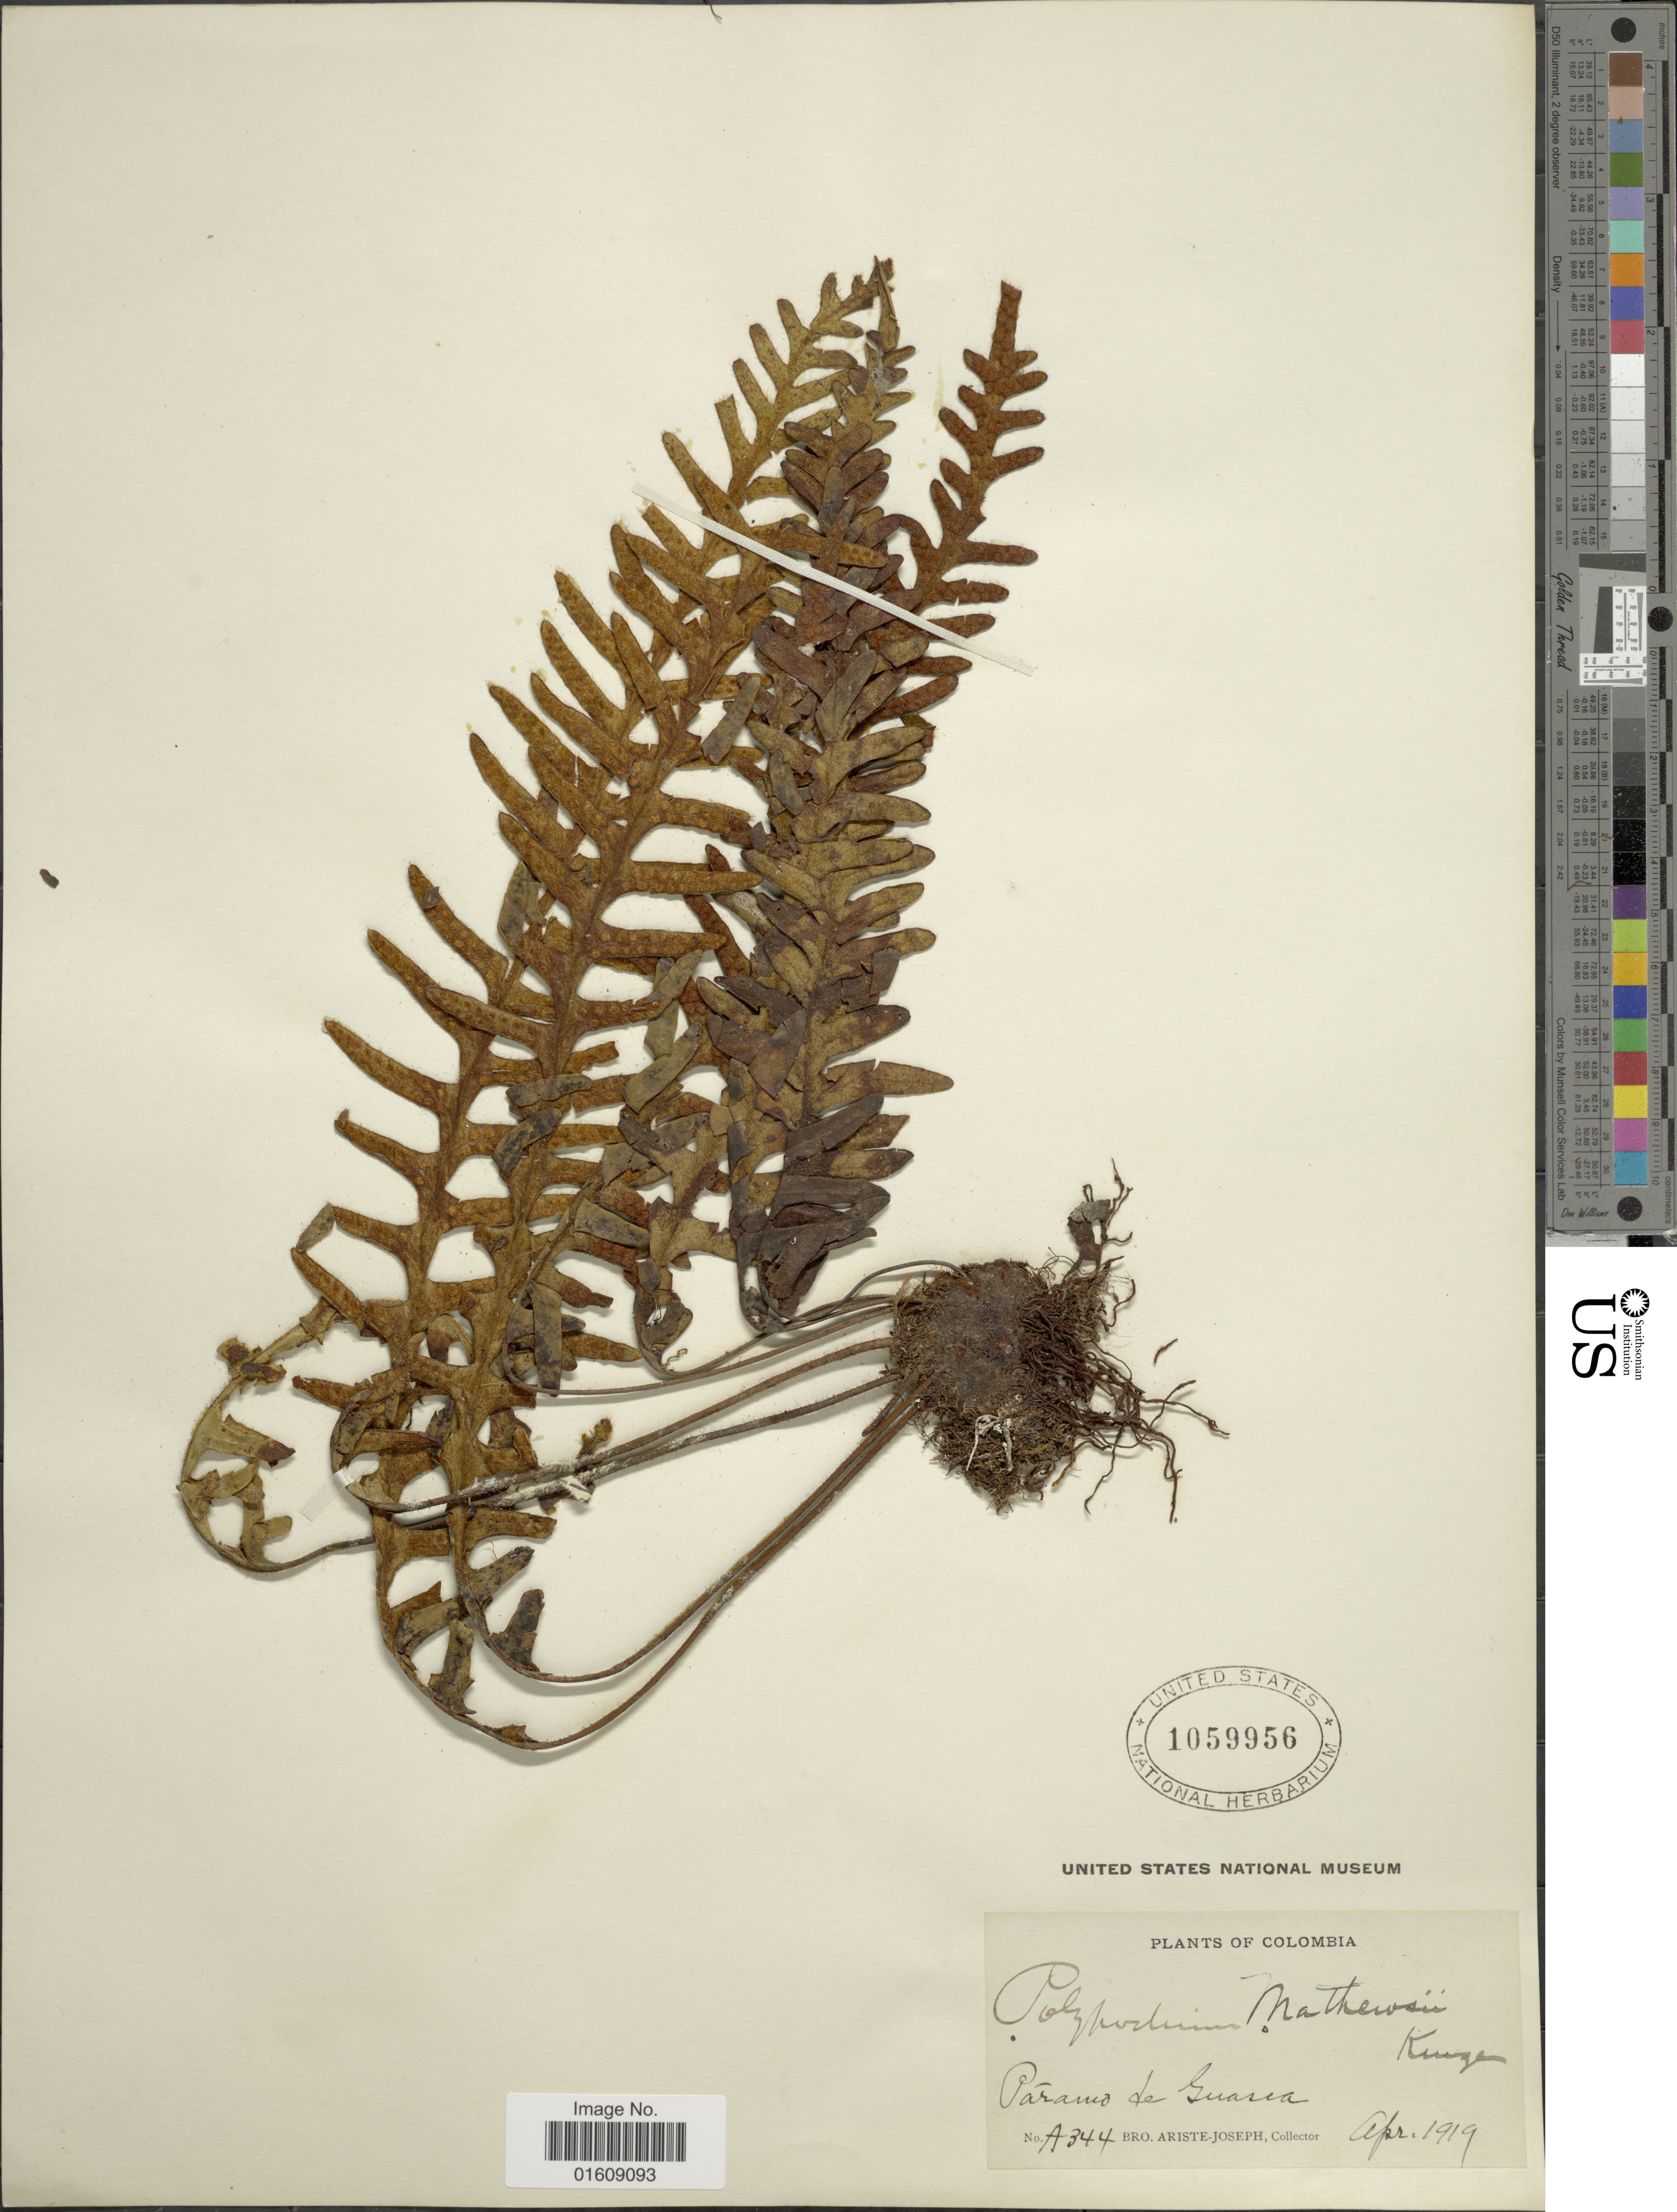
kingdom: Plantae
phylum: Tracheophyta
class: Polypodiopsida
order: Polypodiales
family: Polypodiaceae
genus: Zygophlebia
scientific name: Zygophlebia mathewsii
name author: (Kunze ex Mett.) L.E. Bishop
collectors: Bro. Ariste-Joseph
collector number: A344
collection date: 1919-04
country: Colombia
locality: Colombia, Páramo de Guasca.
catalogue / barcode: US 1059956